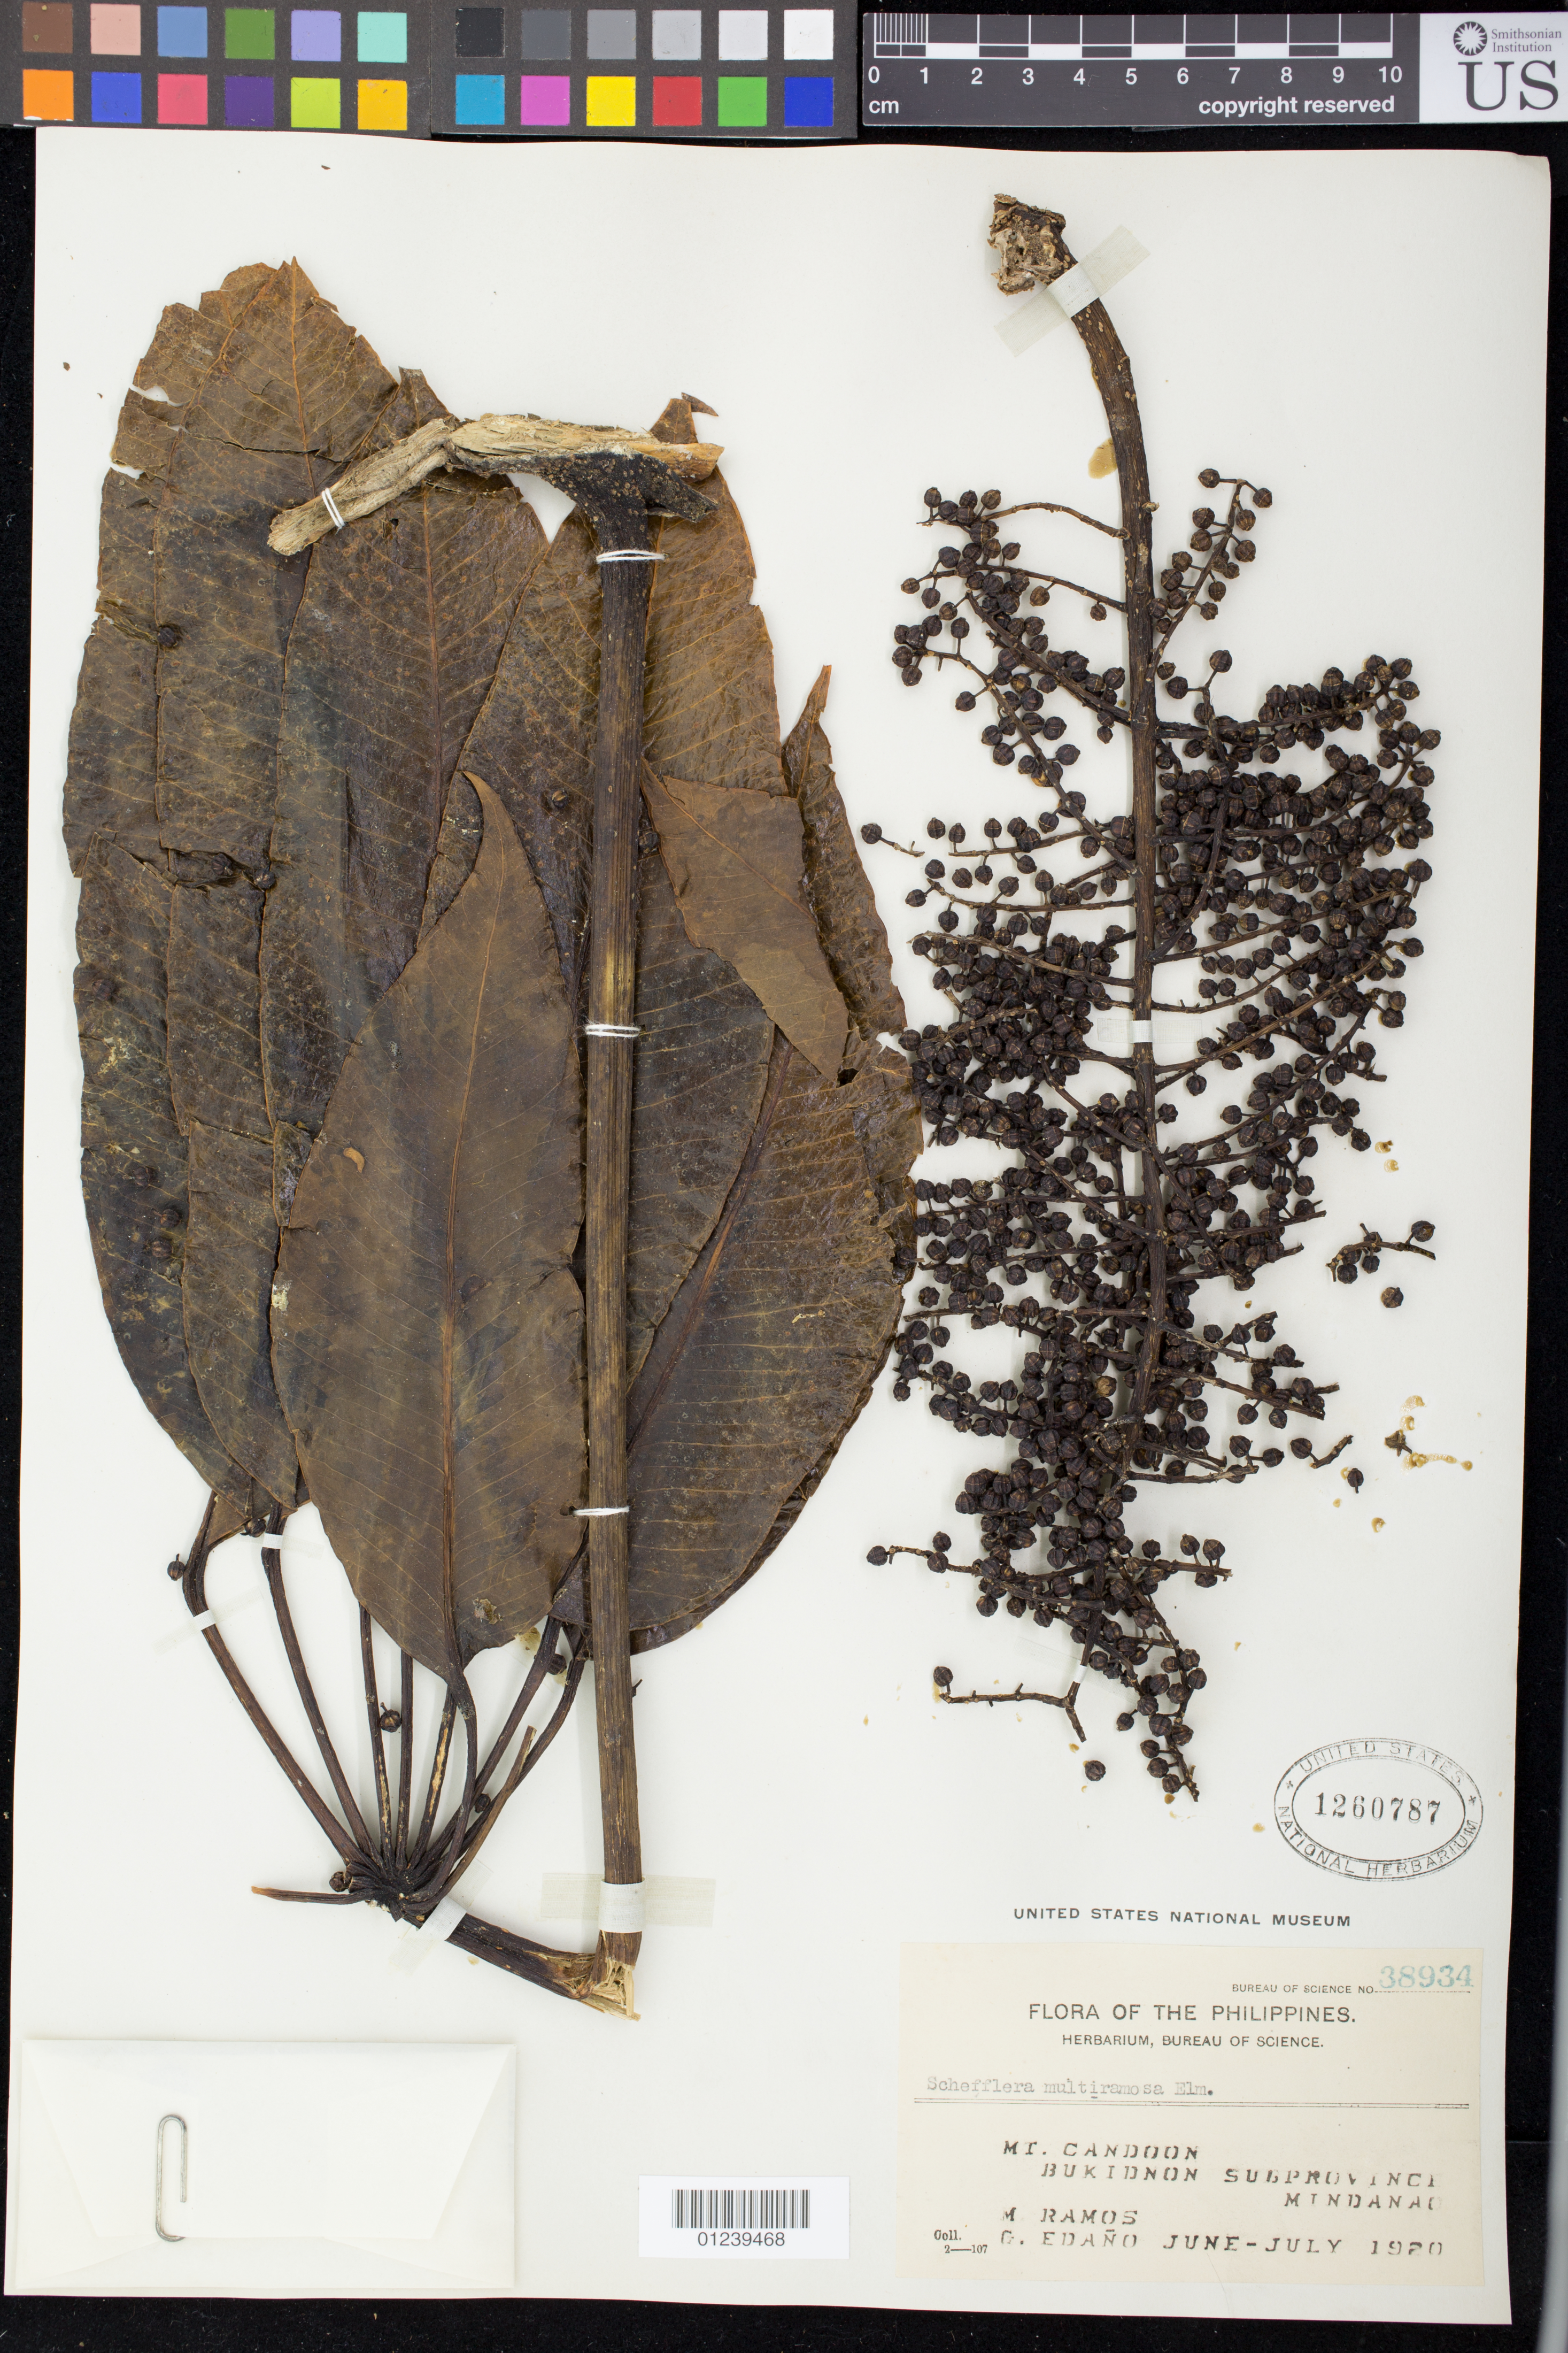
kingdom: Plantae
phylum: Tracheophyta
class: Magnoliopsida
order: Apiales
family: Araliaceae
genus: Schefflera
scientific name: Schefflera multiramosa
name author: Elmer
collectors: M. Ramos & M. Ramos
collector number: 38934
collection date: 1920-06/1920-07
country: Philippines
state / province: Northern Mindanao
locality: Mt. Candoon, Bukidnon Subprovince, Mindanao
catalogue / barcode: US 1260787